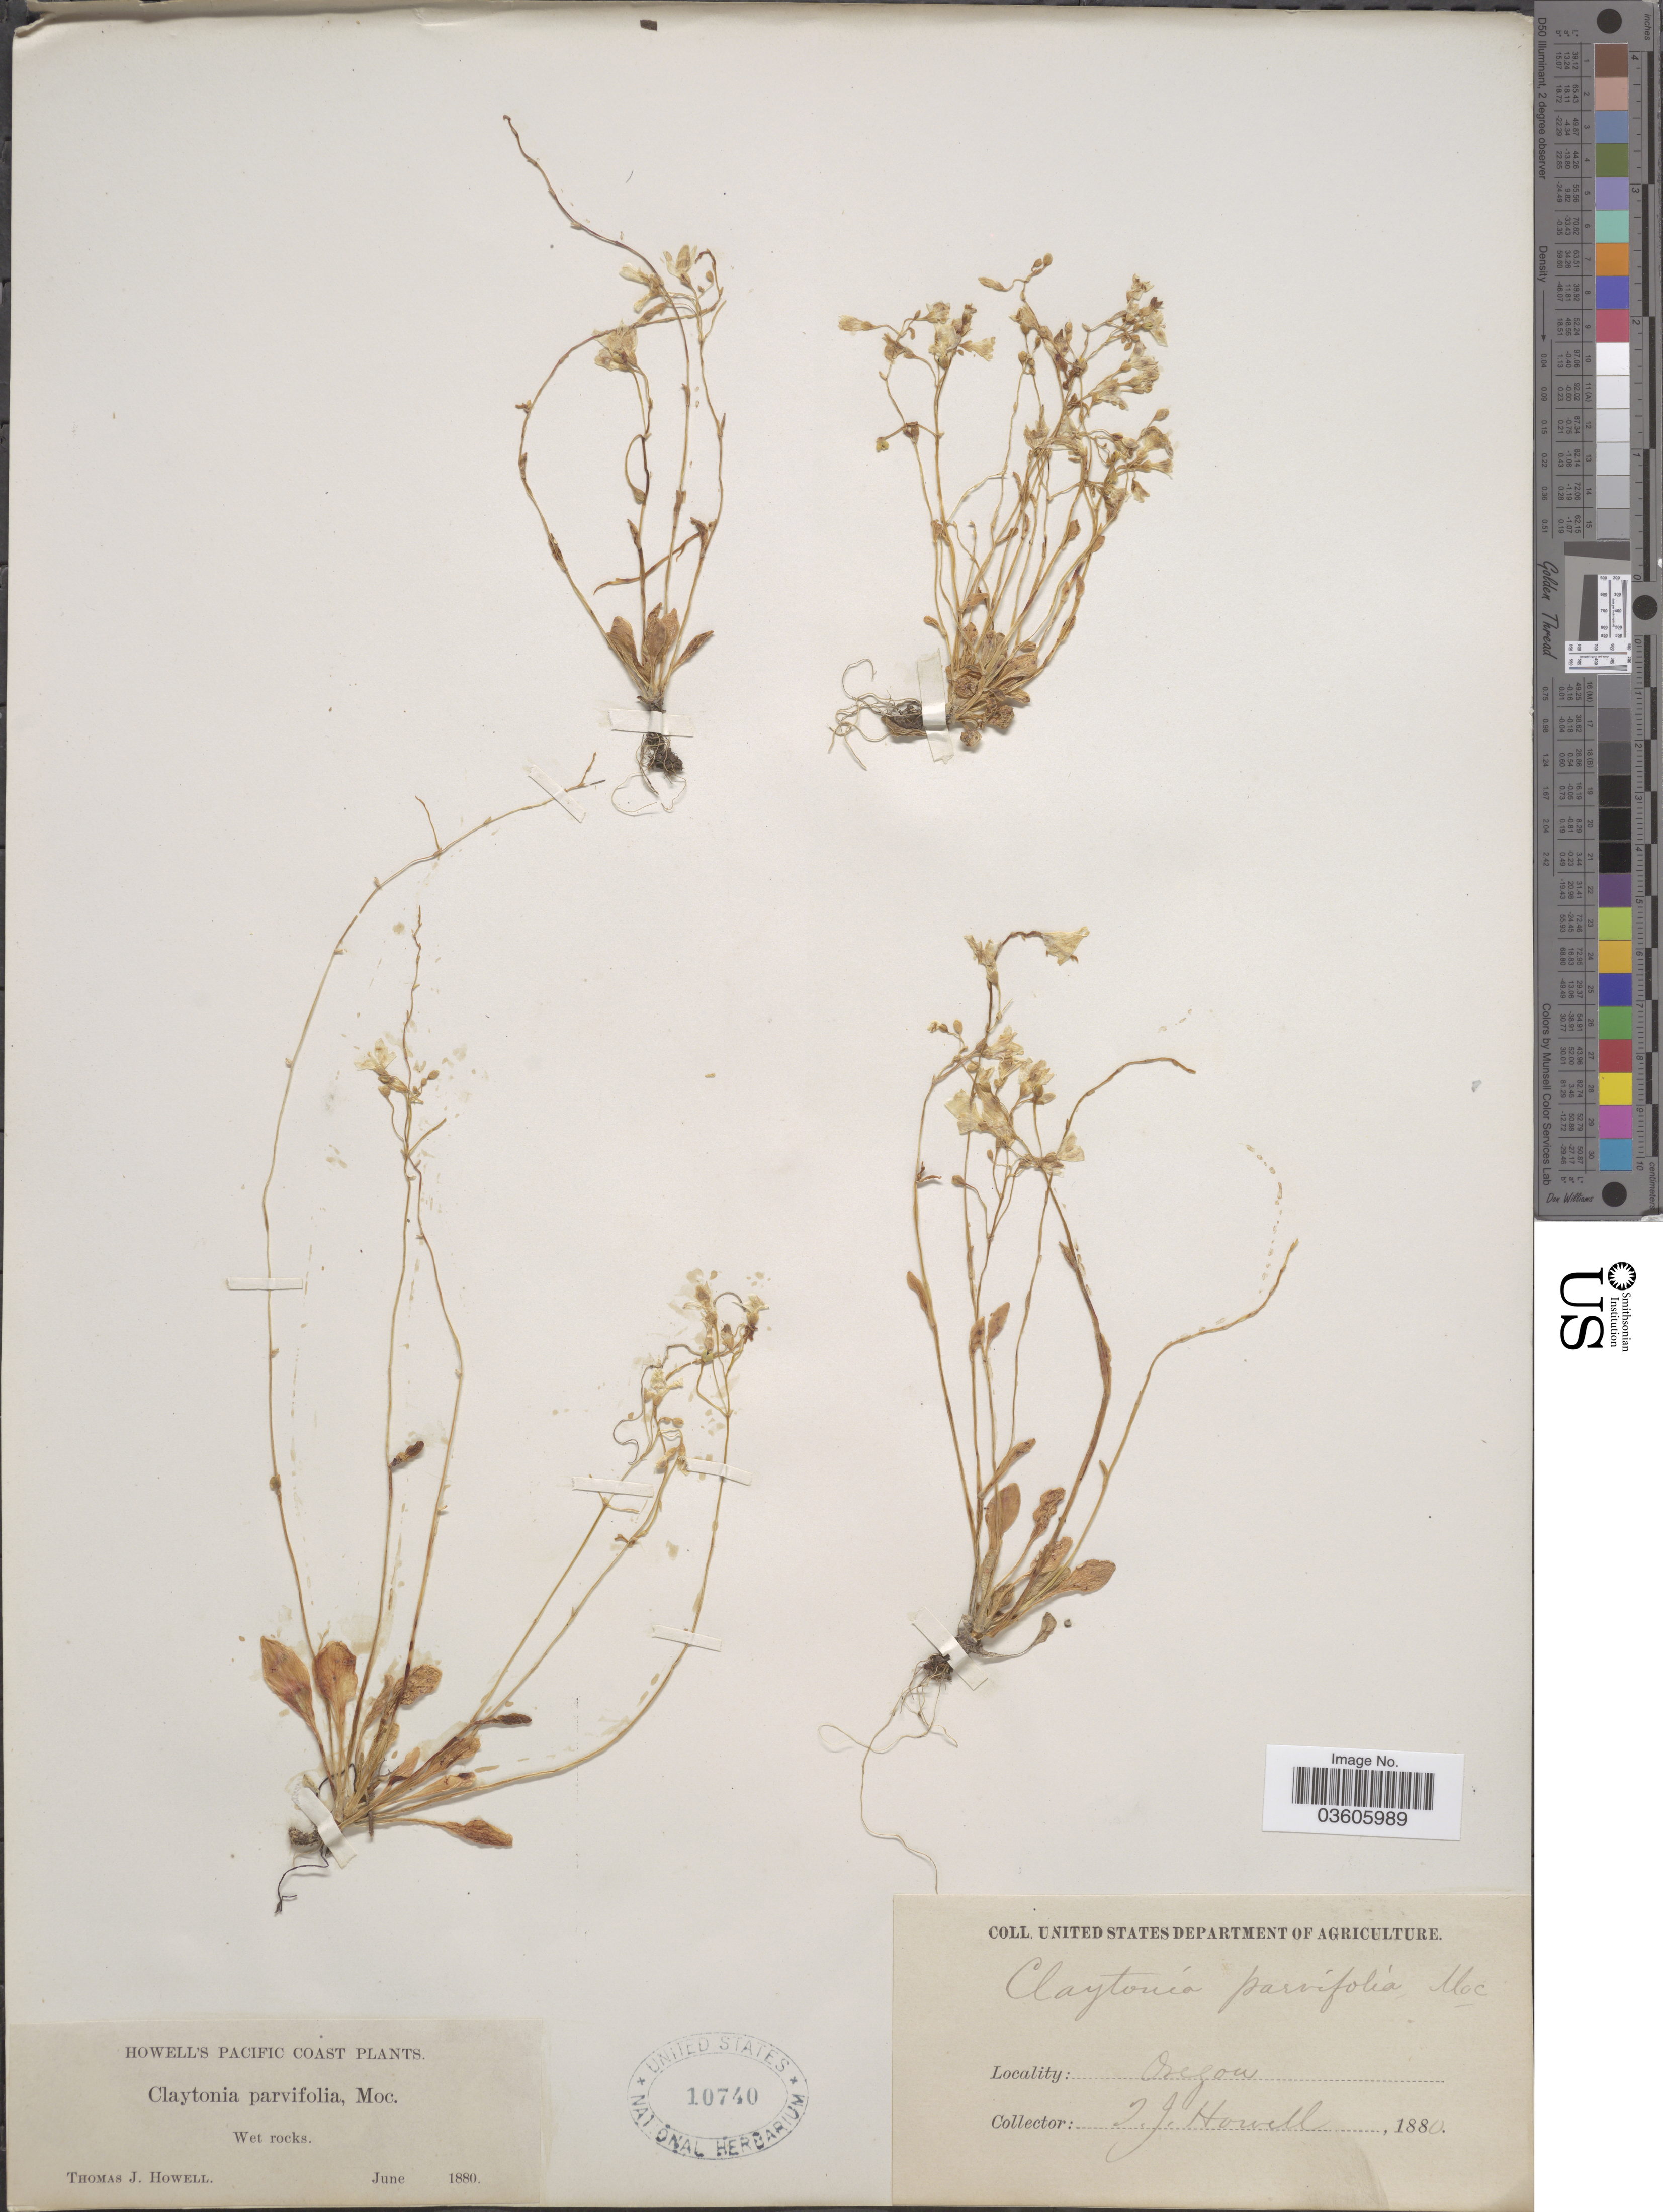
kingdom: Plantae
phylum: Tracheophyta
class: Magnoliopsida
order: Caryophyllales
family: Montiaceae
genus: Montia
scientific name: Montia parvifolia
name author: (Moc. ex DC.) Greene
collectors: T. J. Howell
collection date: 1880-06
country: United States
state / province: Oregon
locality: Pacific Coast.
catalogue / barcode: US 10740